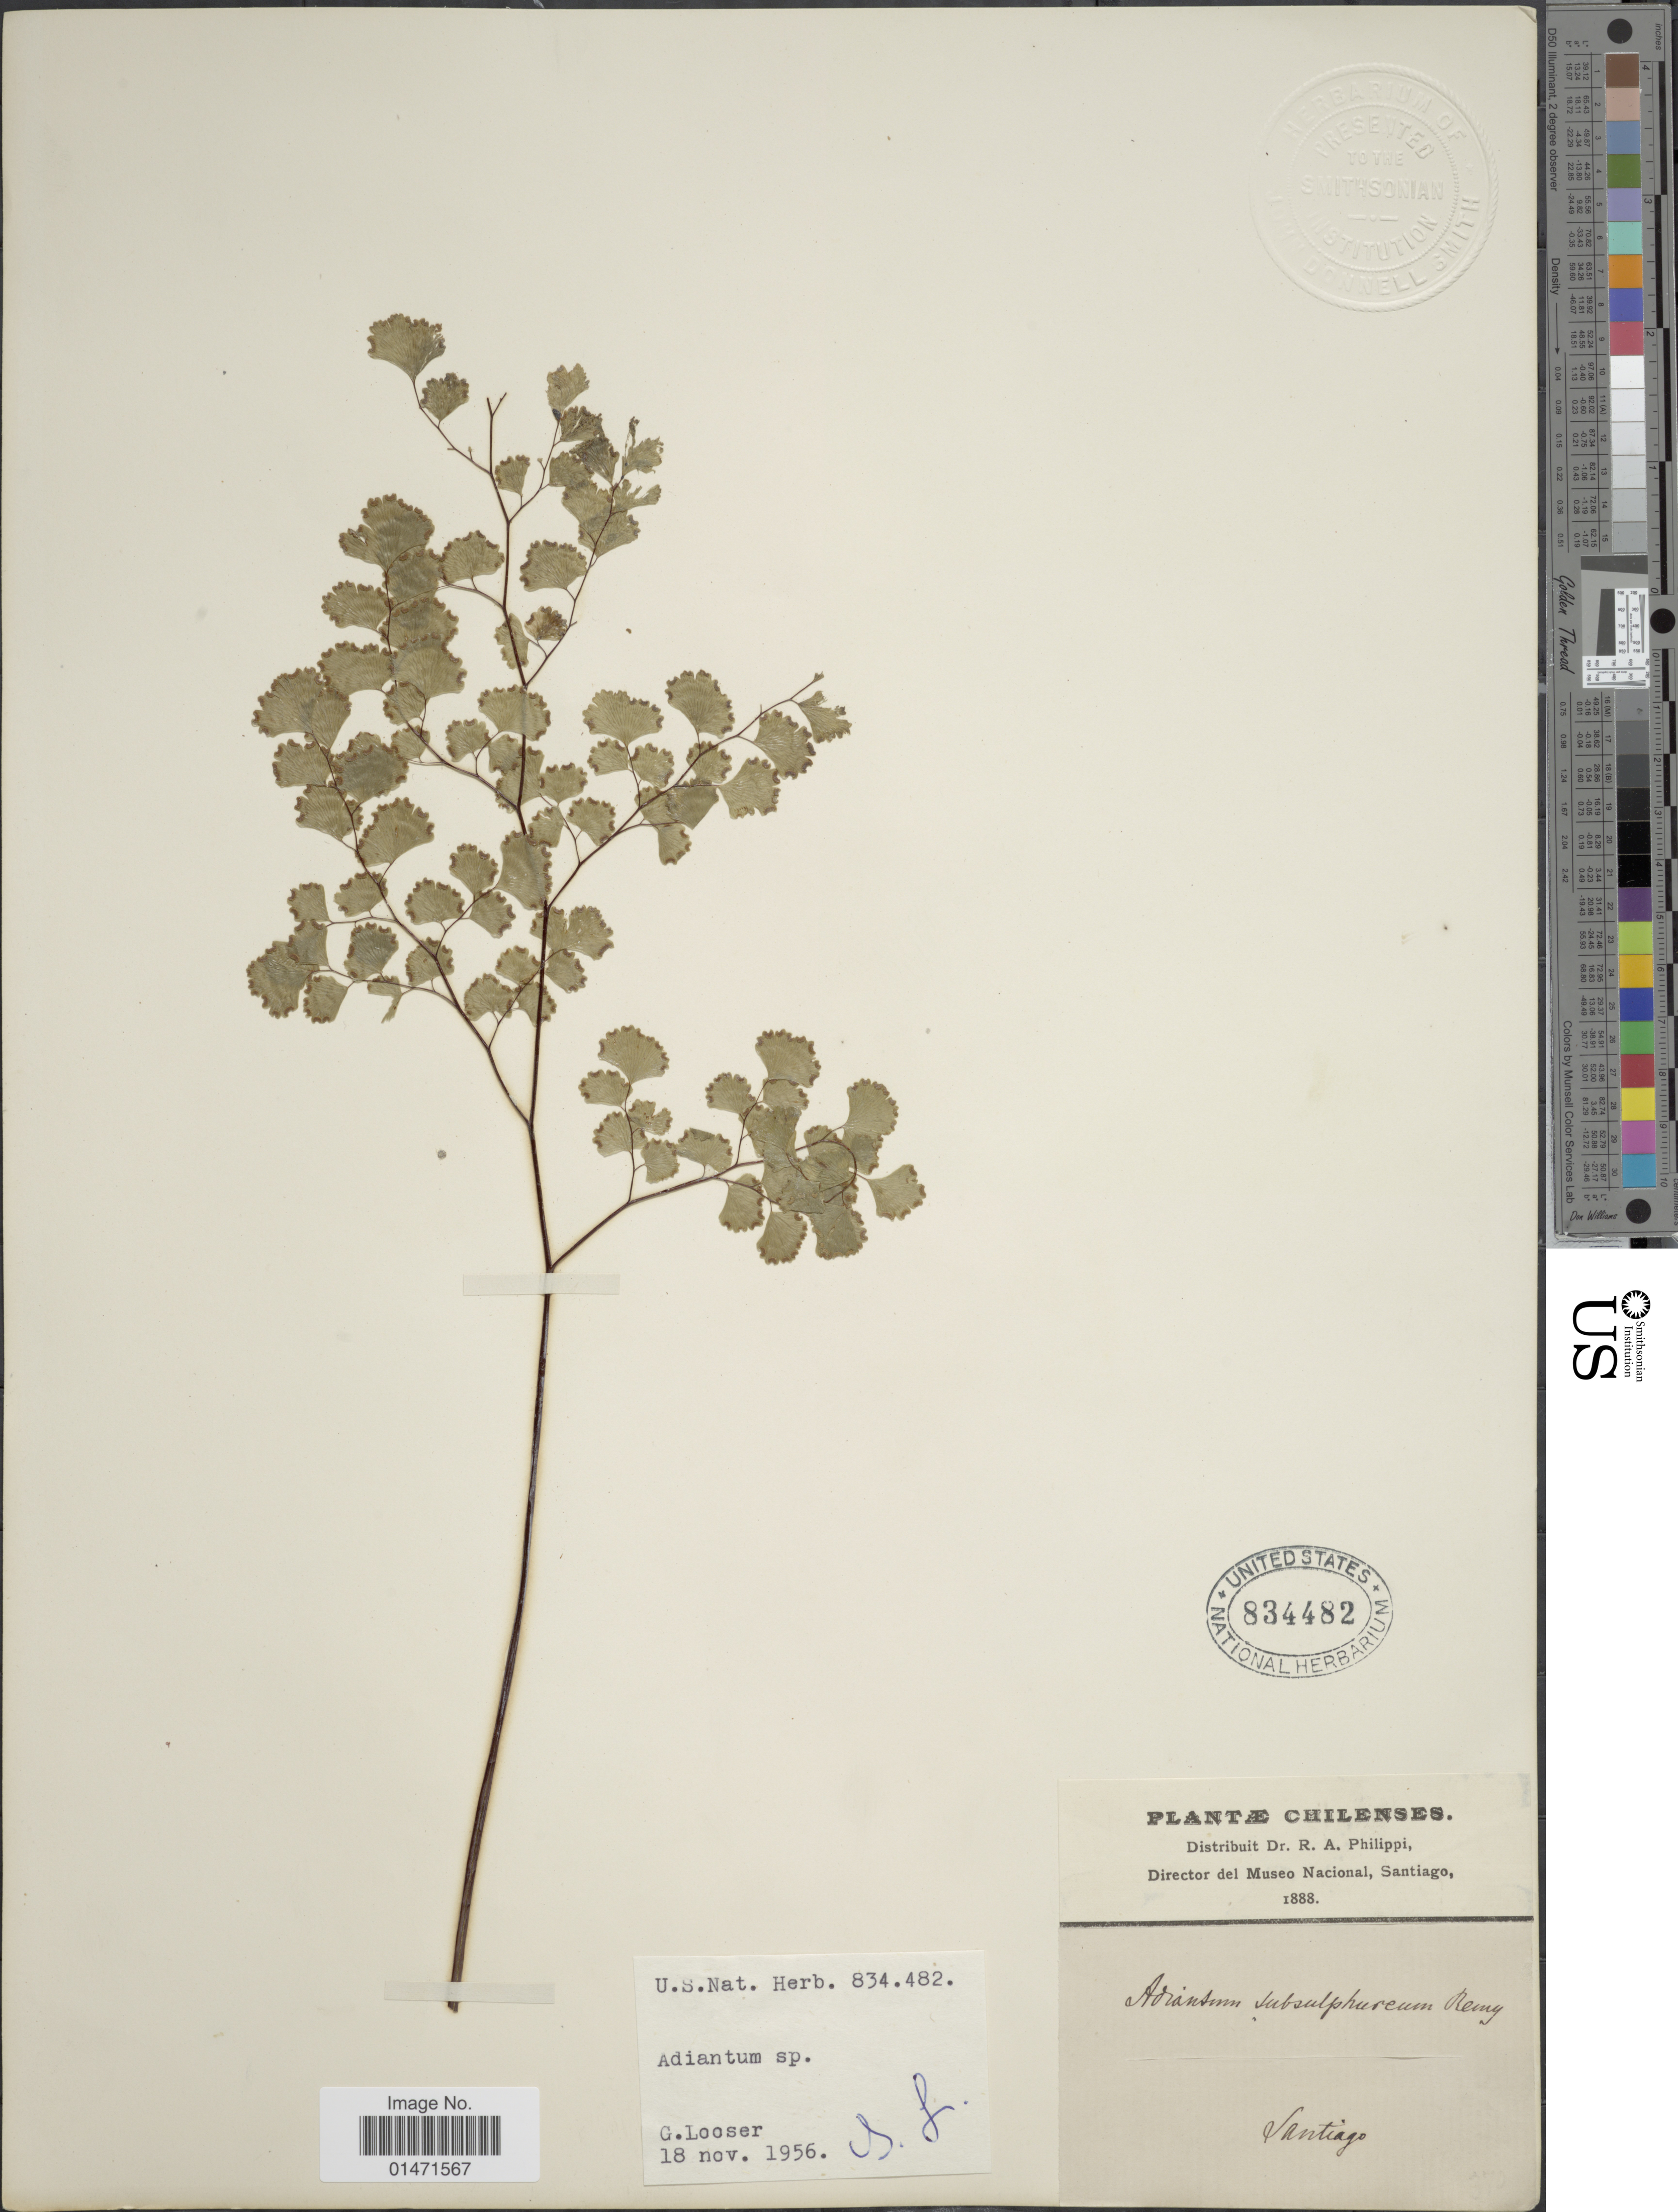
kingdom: Plantae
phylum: Tracheophyta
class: Polypodiopsida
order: Polypodiales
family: Pteridaceae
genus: Adiantum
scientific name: Adiantum sulphureum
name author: Kaulf.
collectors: R. A. Philippi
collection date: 1888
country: Chile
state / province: Región Metropolitana (RM)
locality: Santiago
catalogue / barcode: US 834482